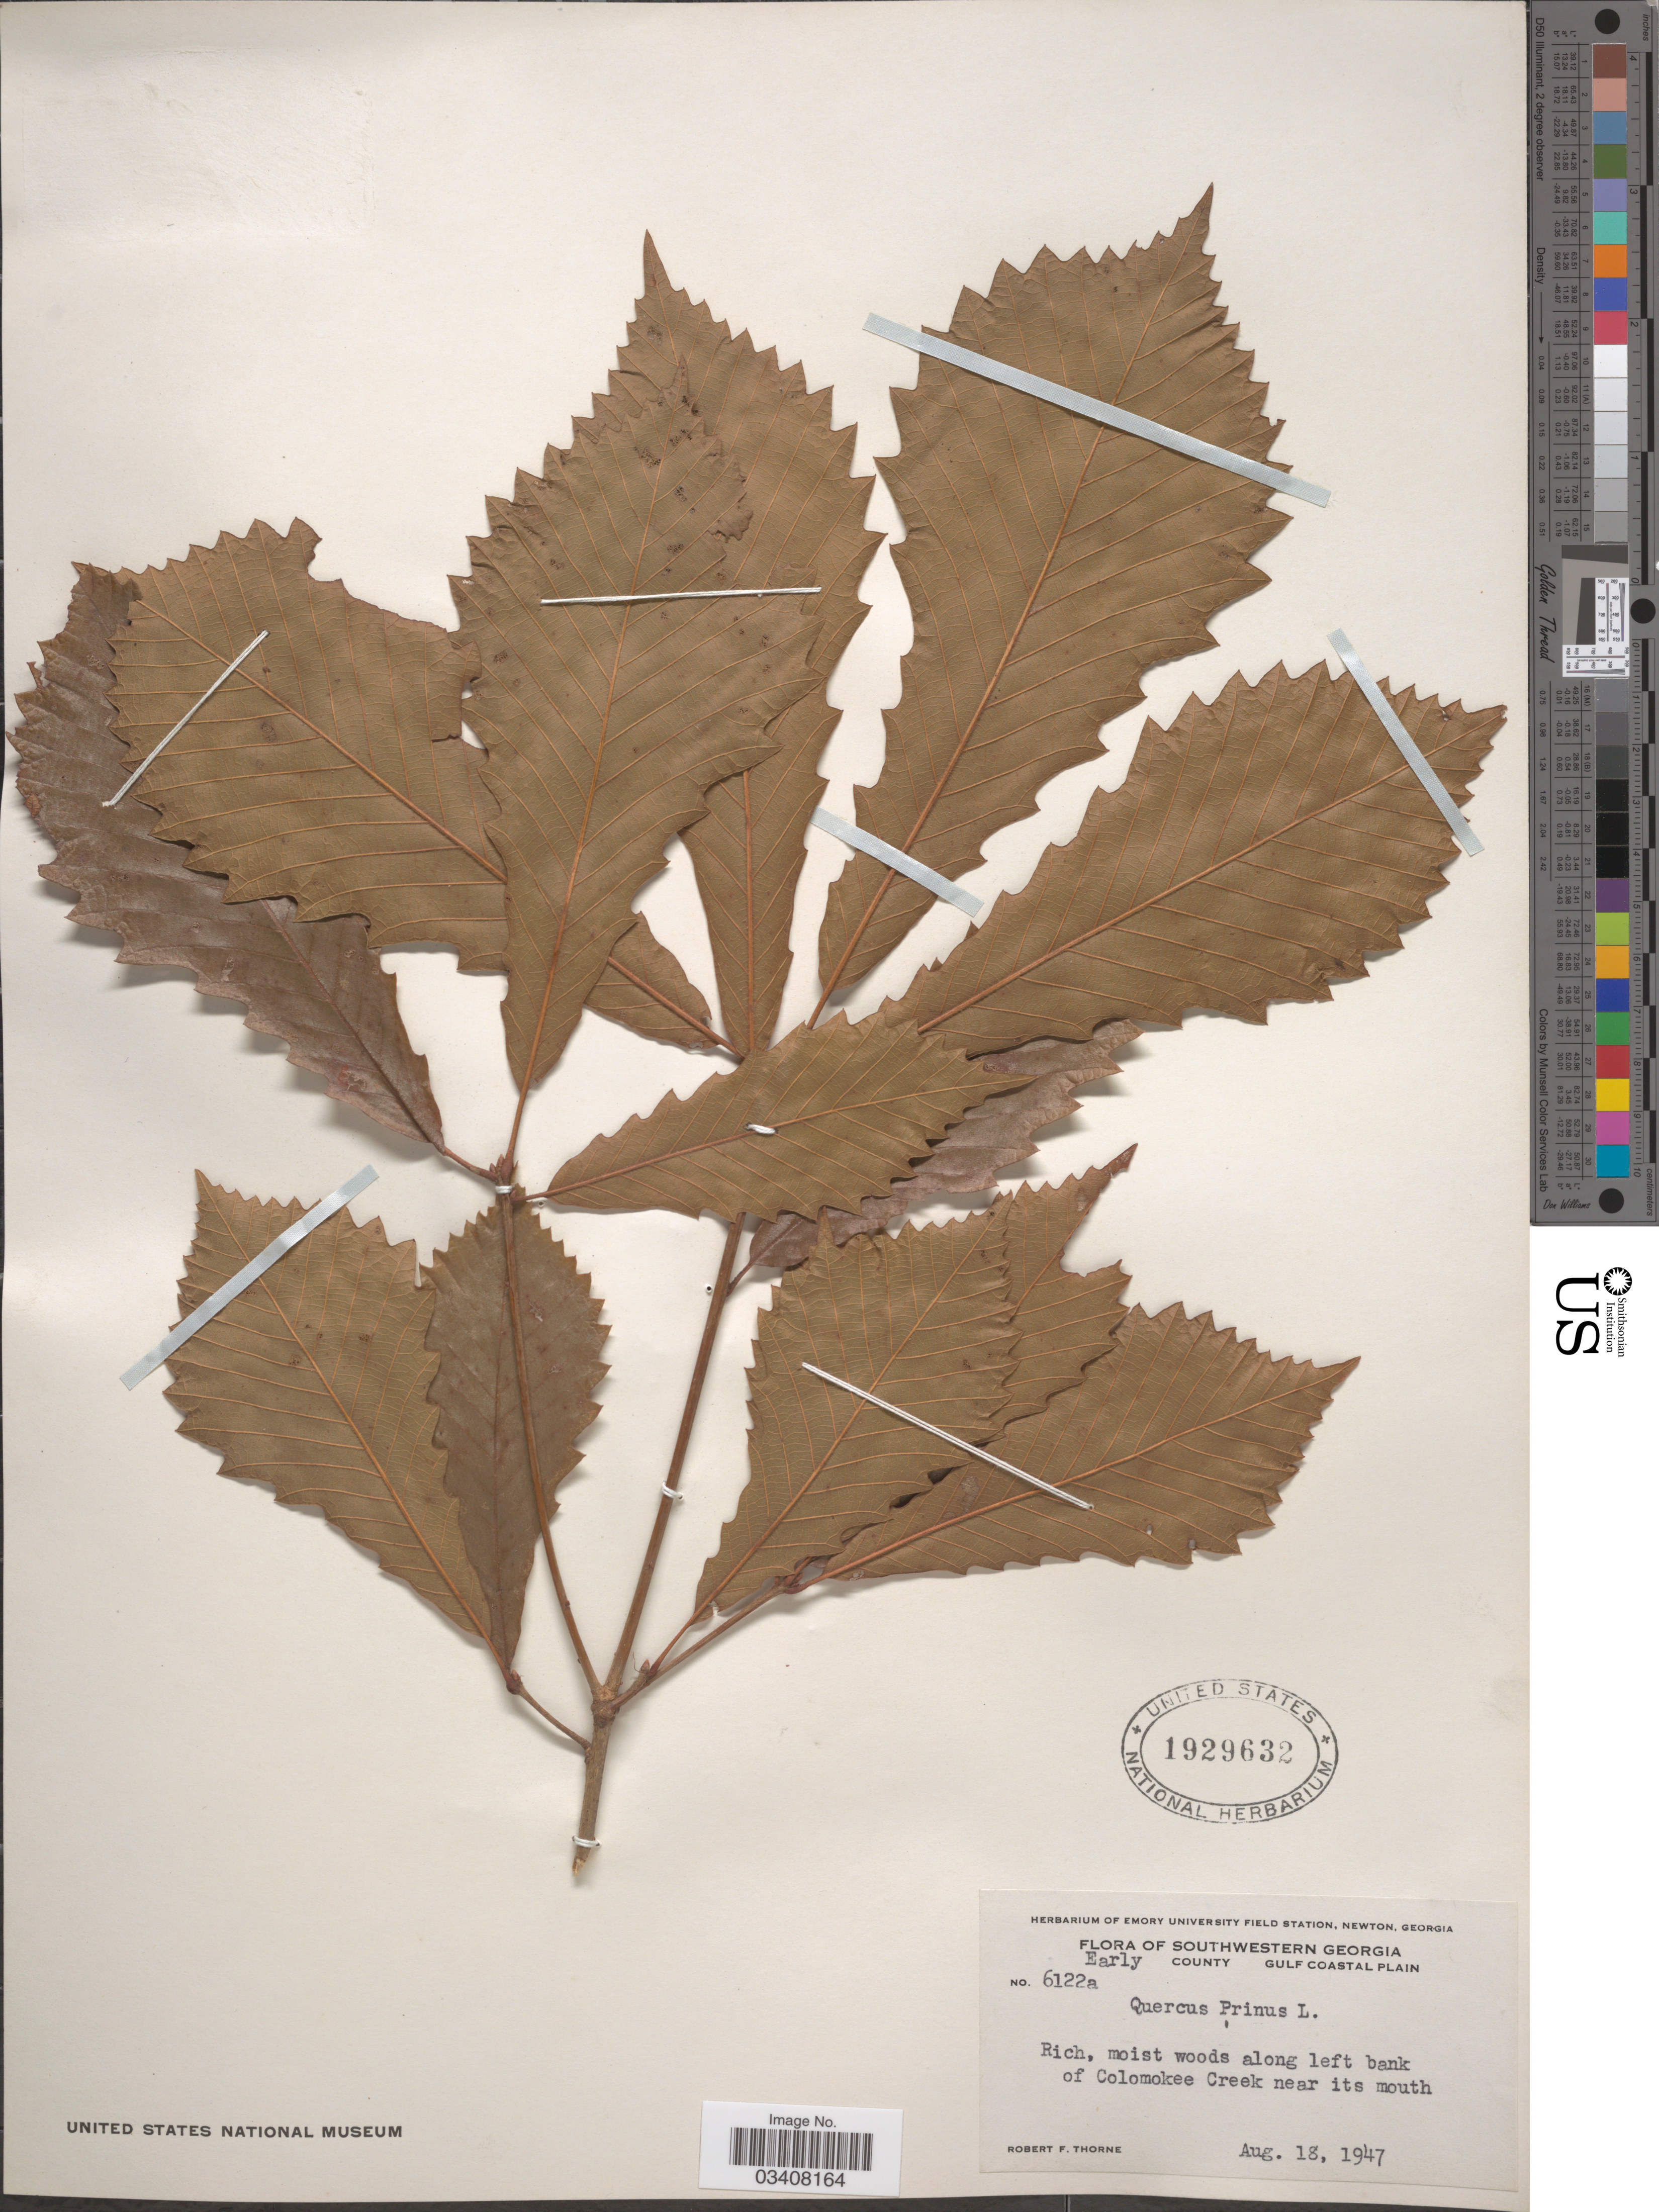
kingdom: Plantae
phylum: Tracheophyta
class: Magnoliopsida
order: Fagales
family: Fagaceae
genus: Quercus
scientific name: Quercus prinus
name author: L.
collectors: R. F. Thorne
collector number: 6122a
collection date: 1947-08-18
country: United States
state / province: Georgia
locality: Southwestern Georgia. Early County. Gulf Coastal Plain. Along left bank of Colomokee Creek near its mouth.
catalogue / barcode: US 1929632